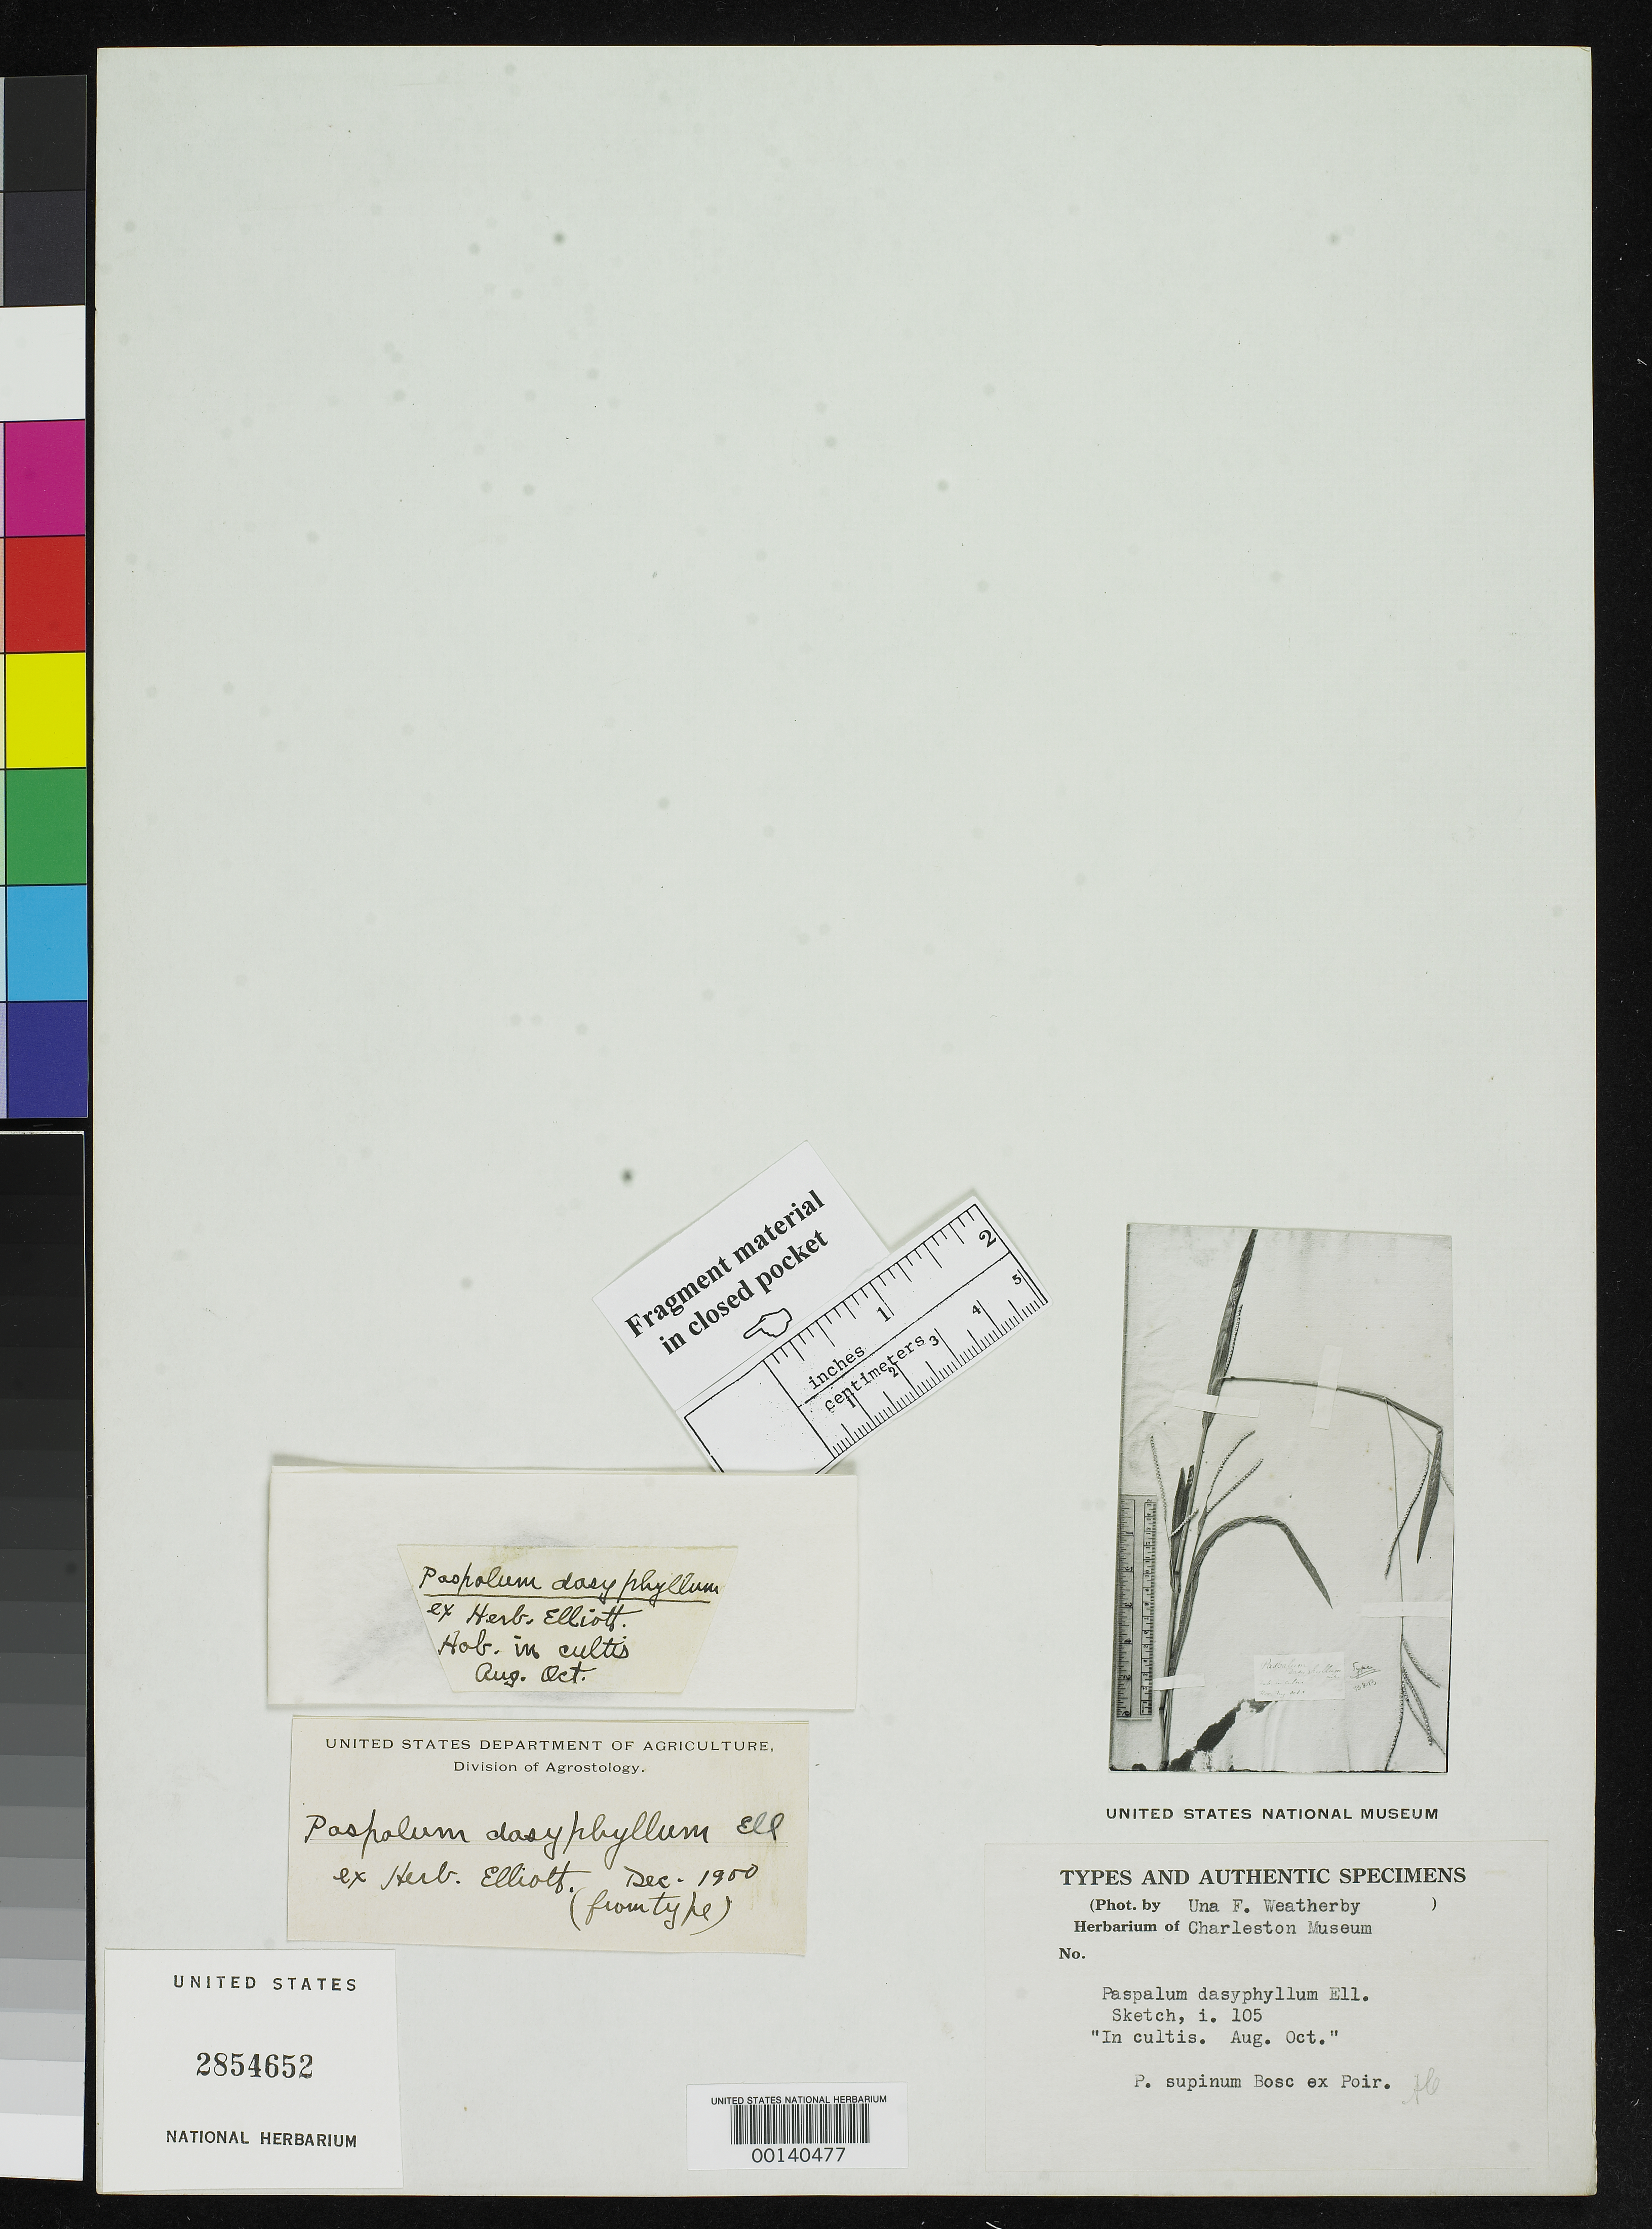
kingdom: Plantae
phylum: Tracheophyta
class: Liliopsida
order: Poales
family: Poaceae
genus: Paspalum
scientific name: Paspalum dasyphyllum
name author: Elliott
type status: Type Fragment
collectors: S. Elliott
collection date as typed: Aug ---- to -- Oct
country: United States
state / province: South Carolina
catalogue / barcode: US 2854652